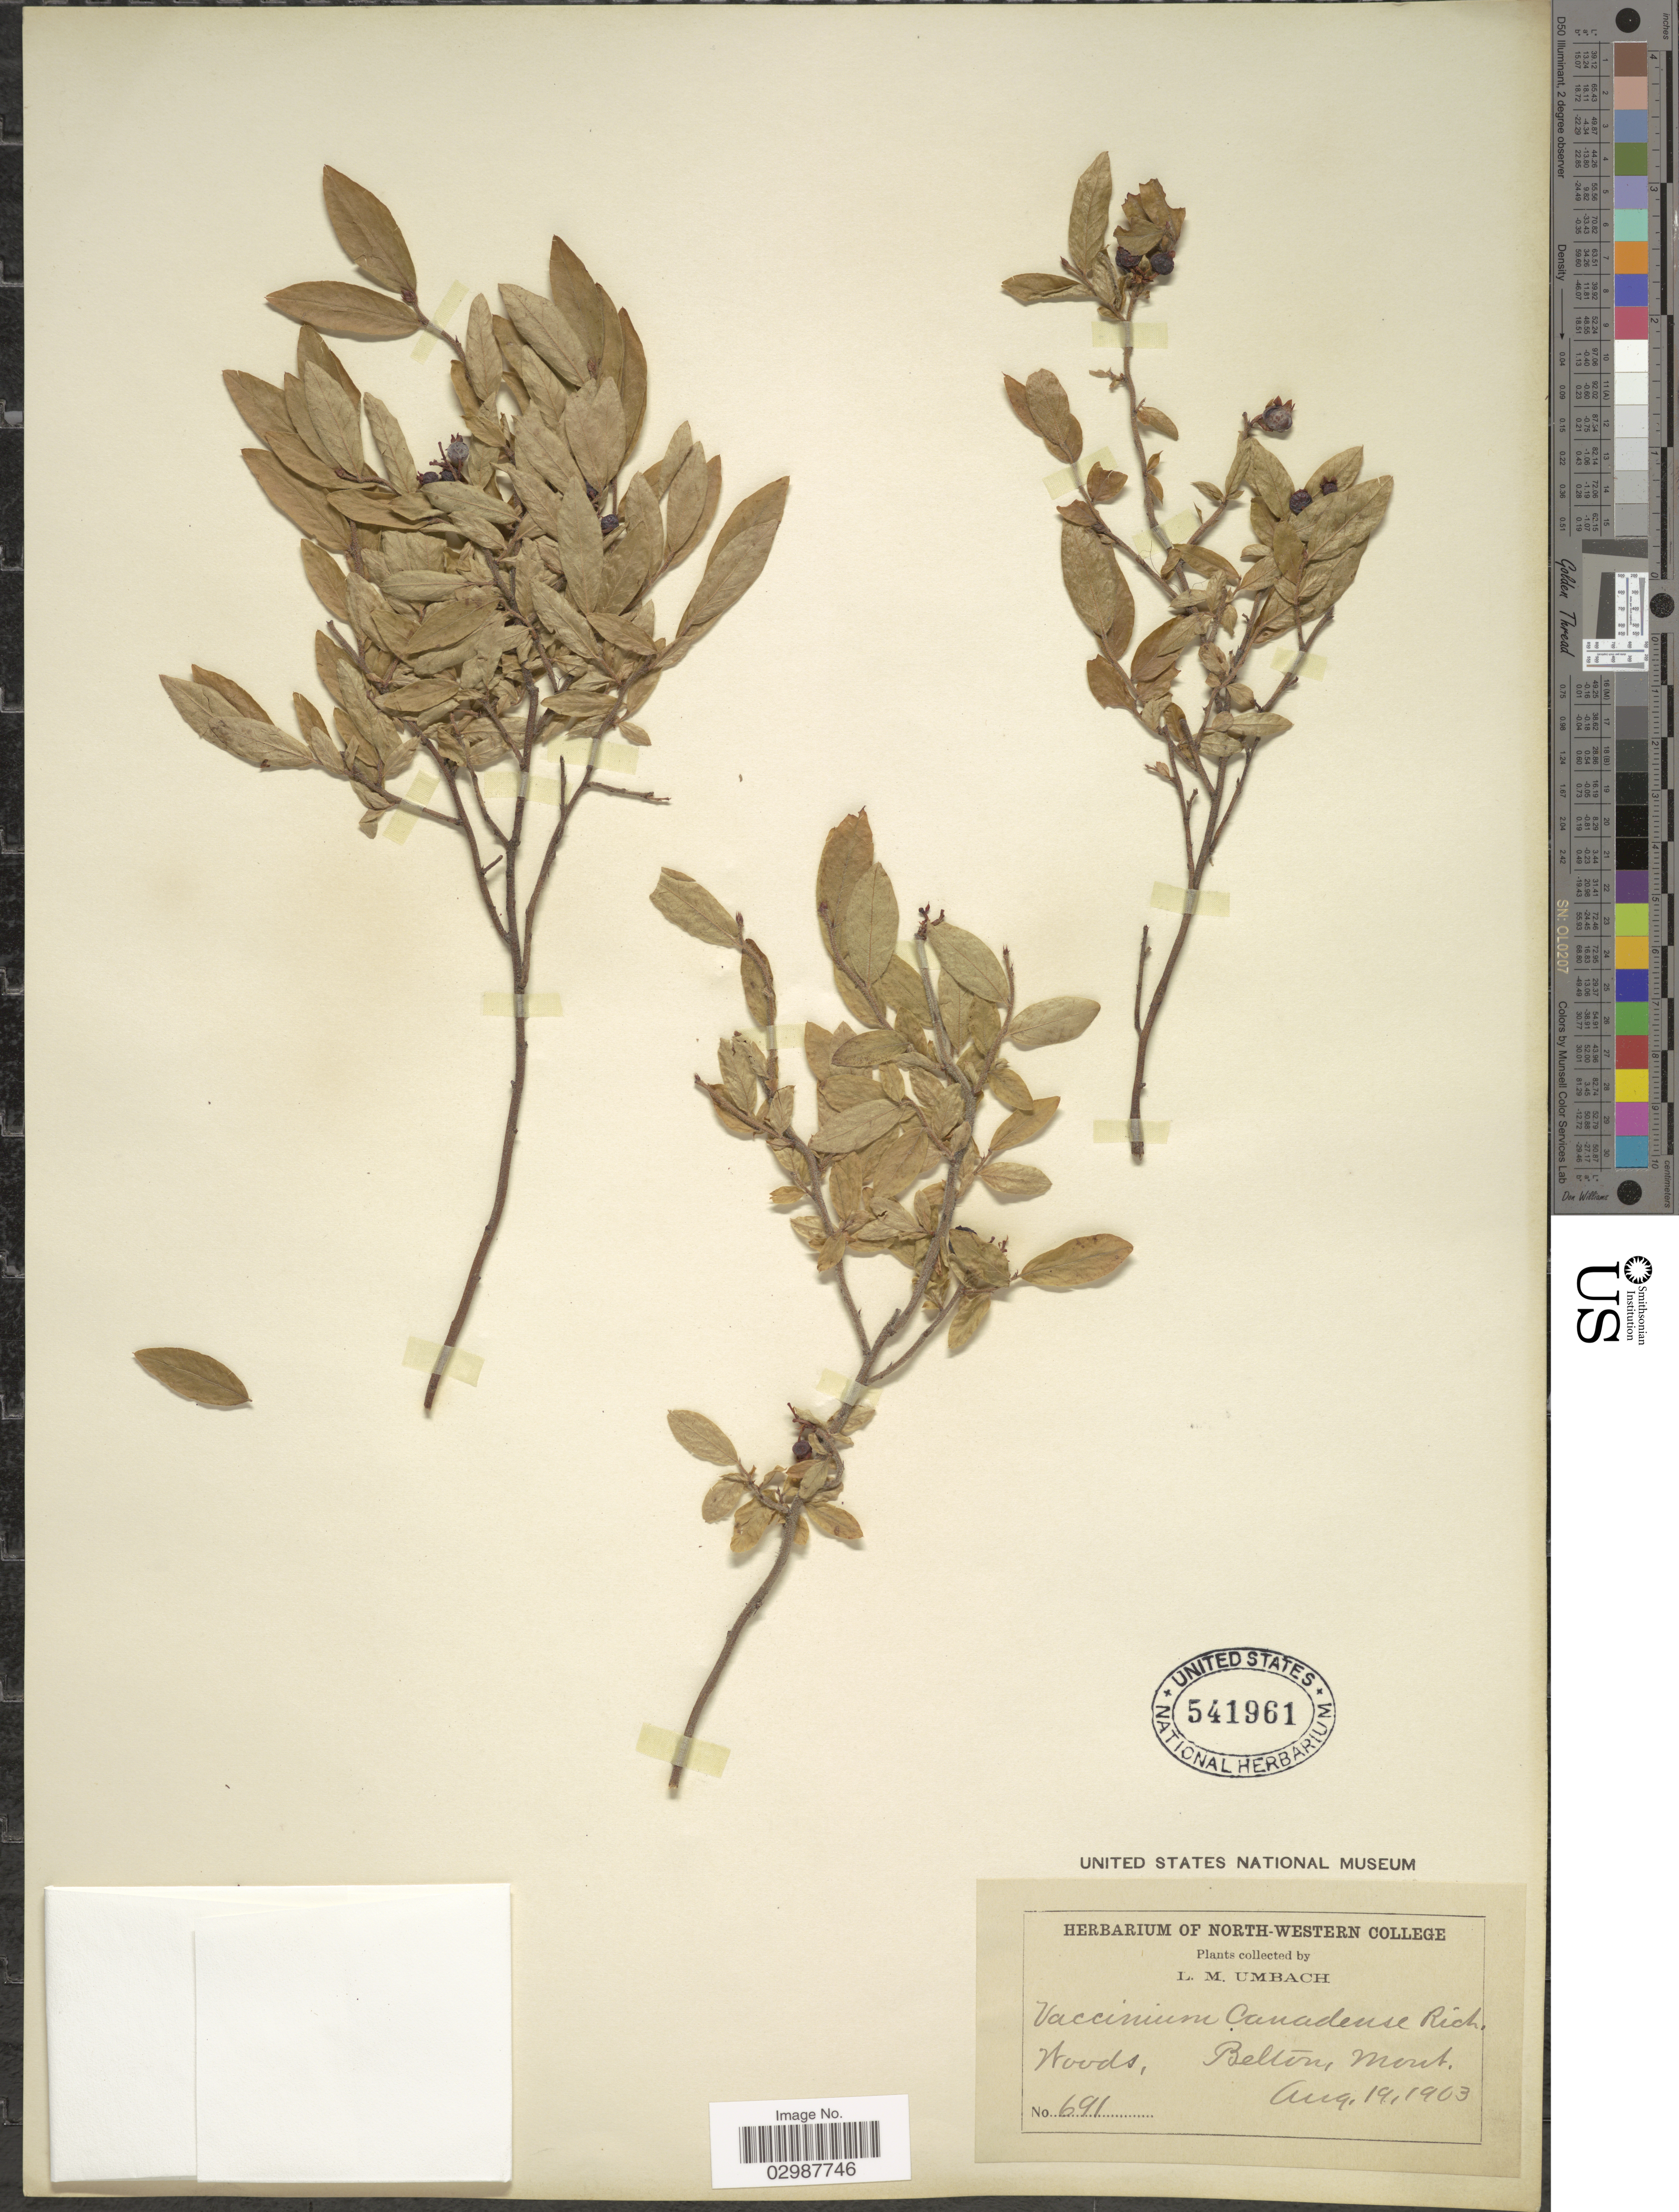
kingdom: Plantae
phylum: Tracheophyta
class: Magnoliopsida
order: Ericales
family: Ericaceae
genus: Vaccinium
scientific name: Vaccinium canadense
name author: Kalm ex Richardson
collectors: L. M. Umbach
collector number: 691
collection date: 1903-08-19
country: United States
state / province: Montana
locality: Woods, Belton.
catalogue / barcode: US 541961